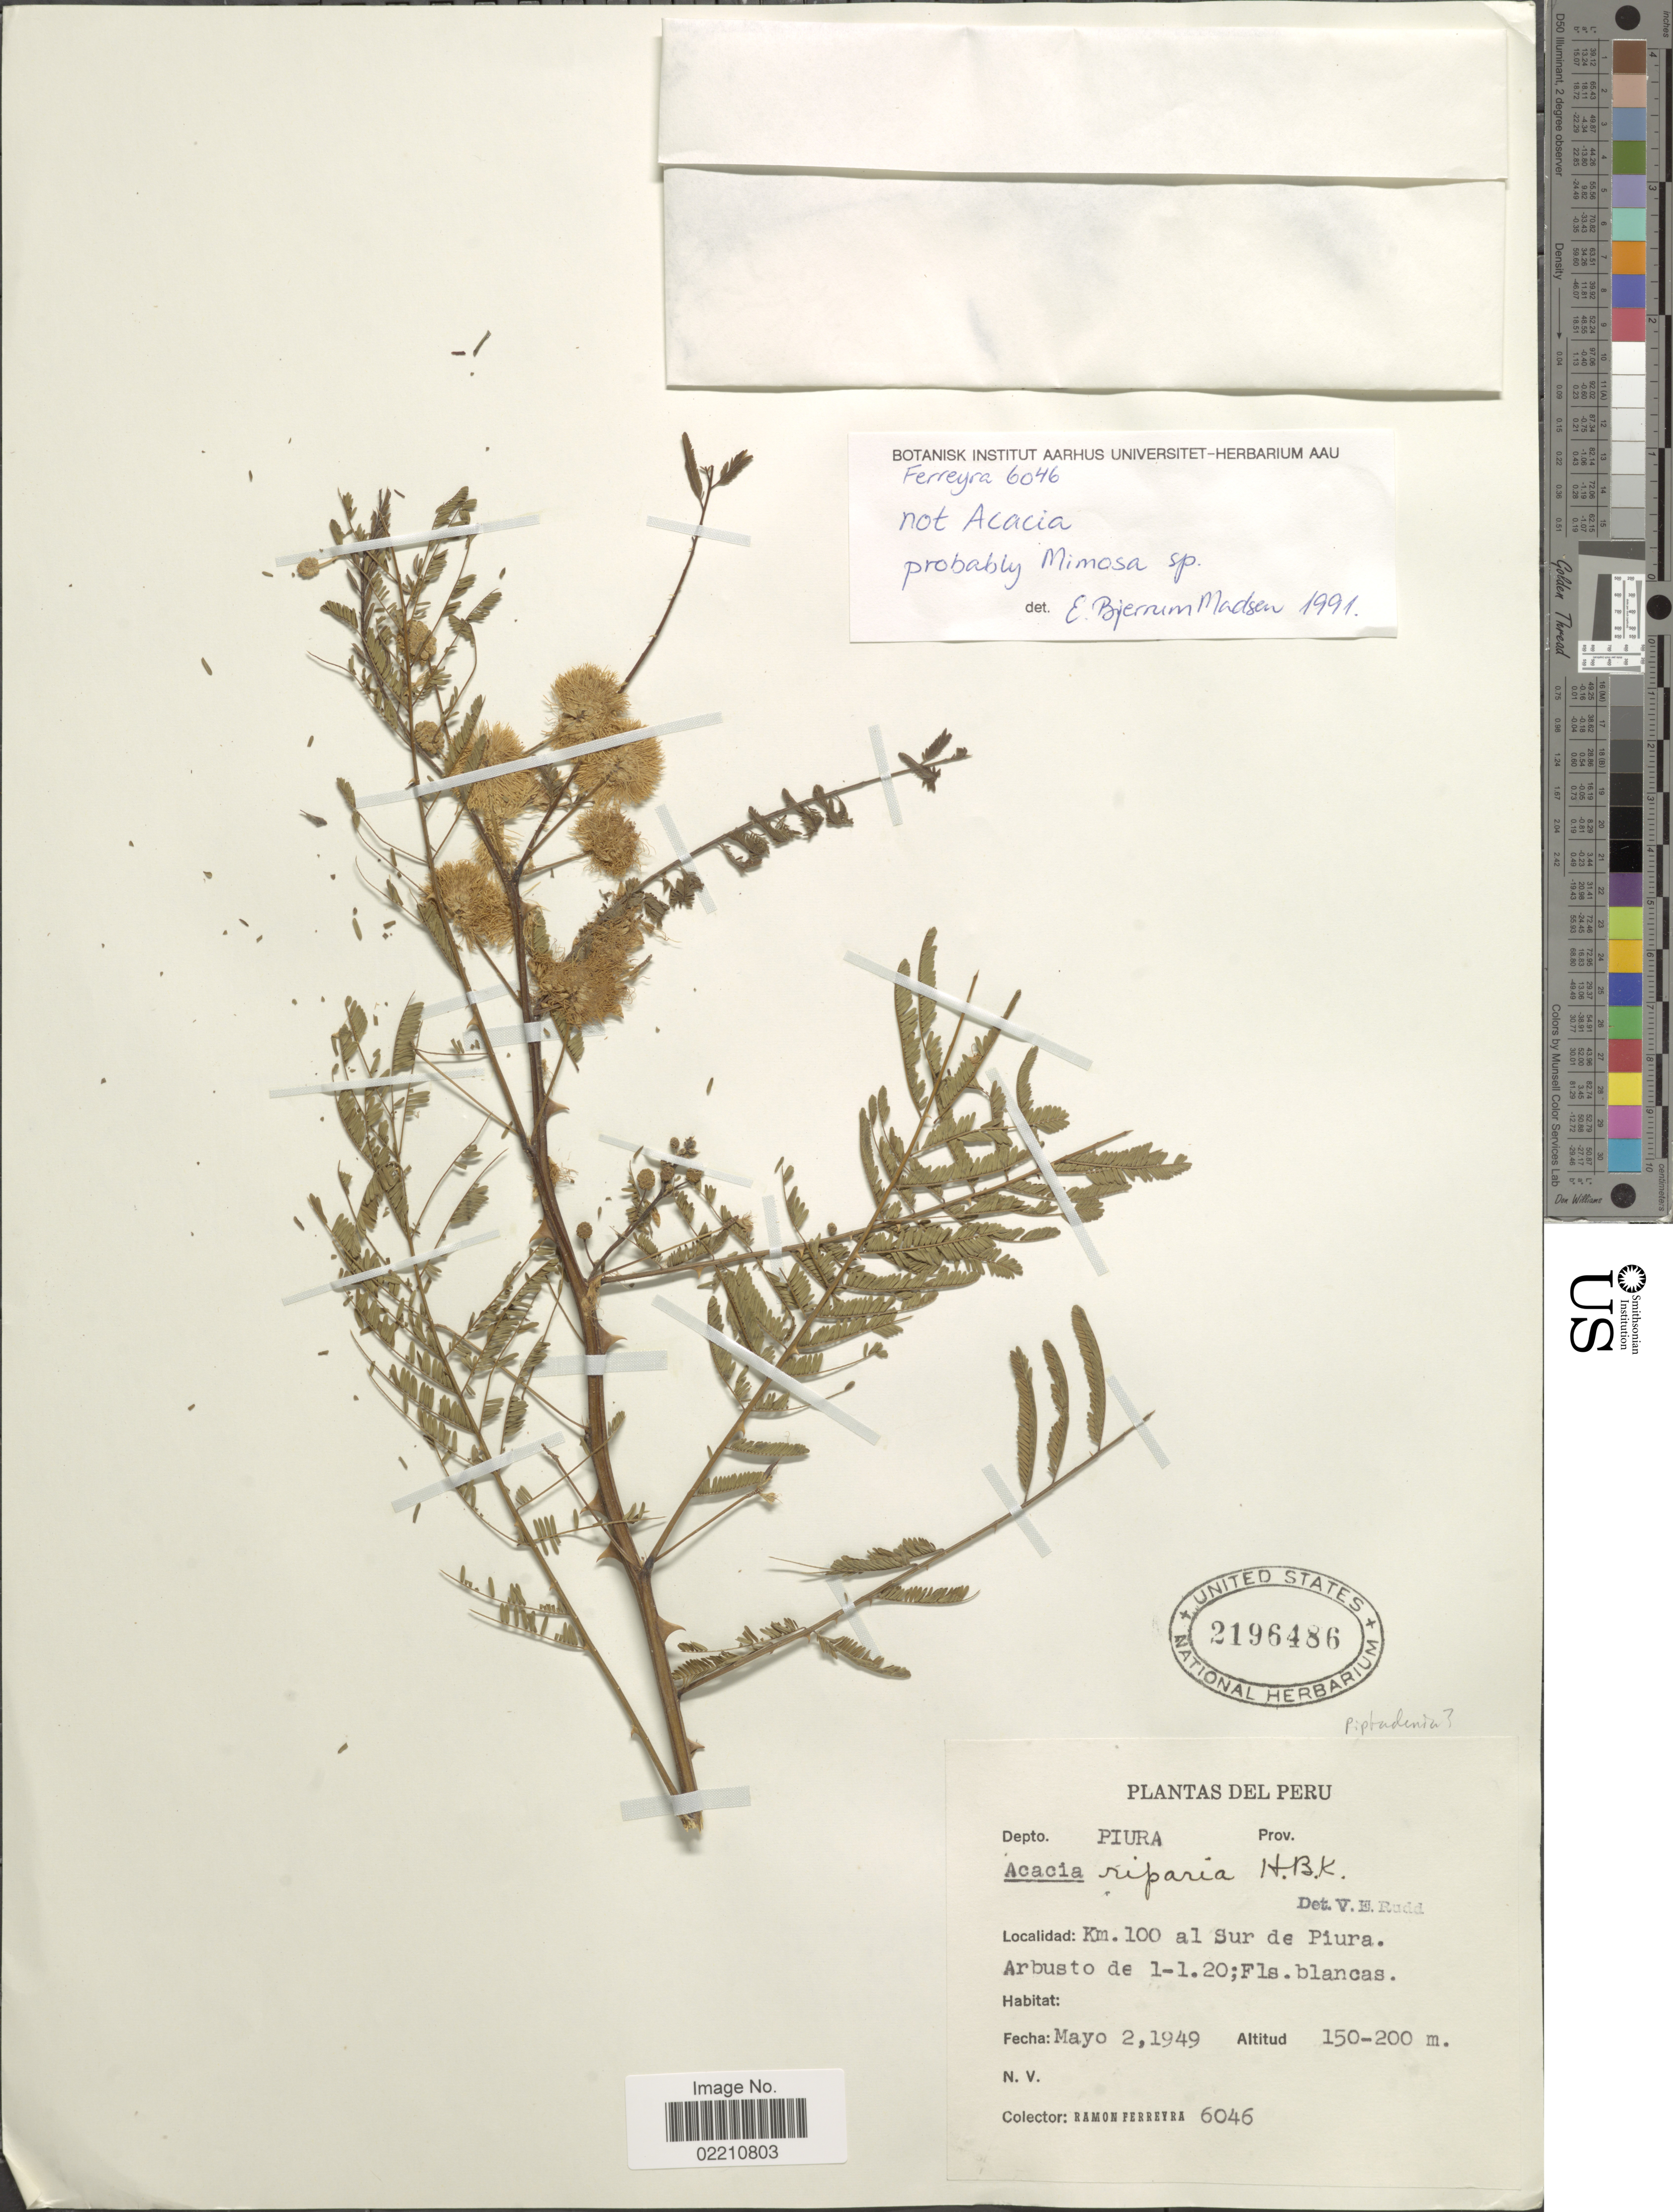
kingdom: Plantae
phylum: Tracheophyta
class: Magnoliopsida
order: Fabales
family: Fabaceae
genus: Anadenanthera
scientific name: Anadenanthera colubrina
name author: (Vell.) Brenan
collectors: R. A. Ferreyra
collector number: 6046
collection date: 1949-05-02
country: Peru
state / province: Piura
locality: Km. 100 al Sur de Piura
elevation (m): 150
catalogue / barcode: US 2196486